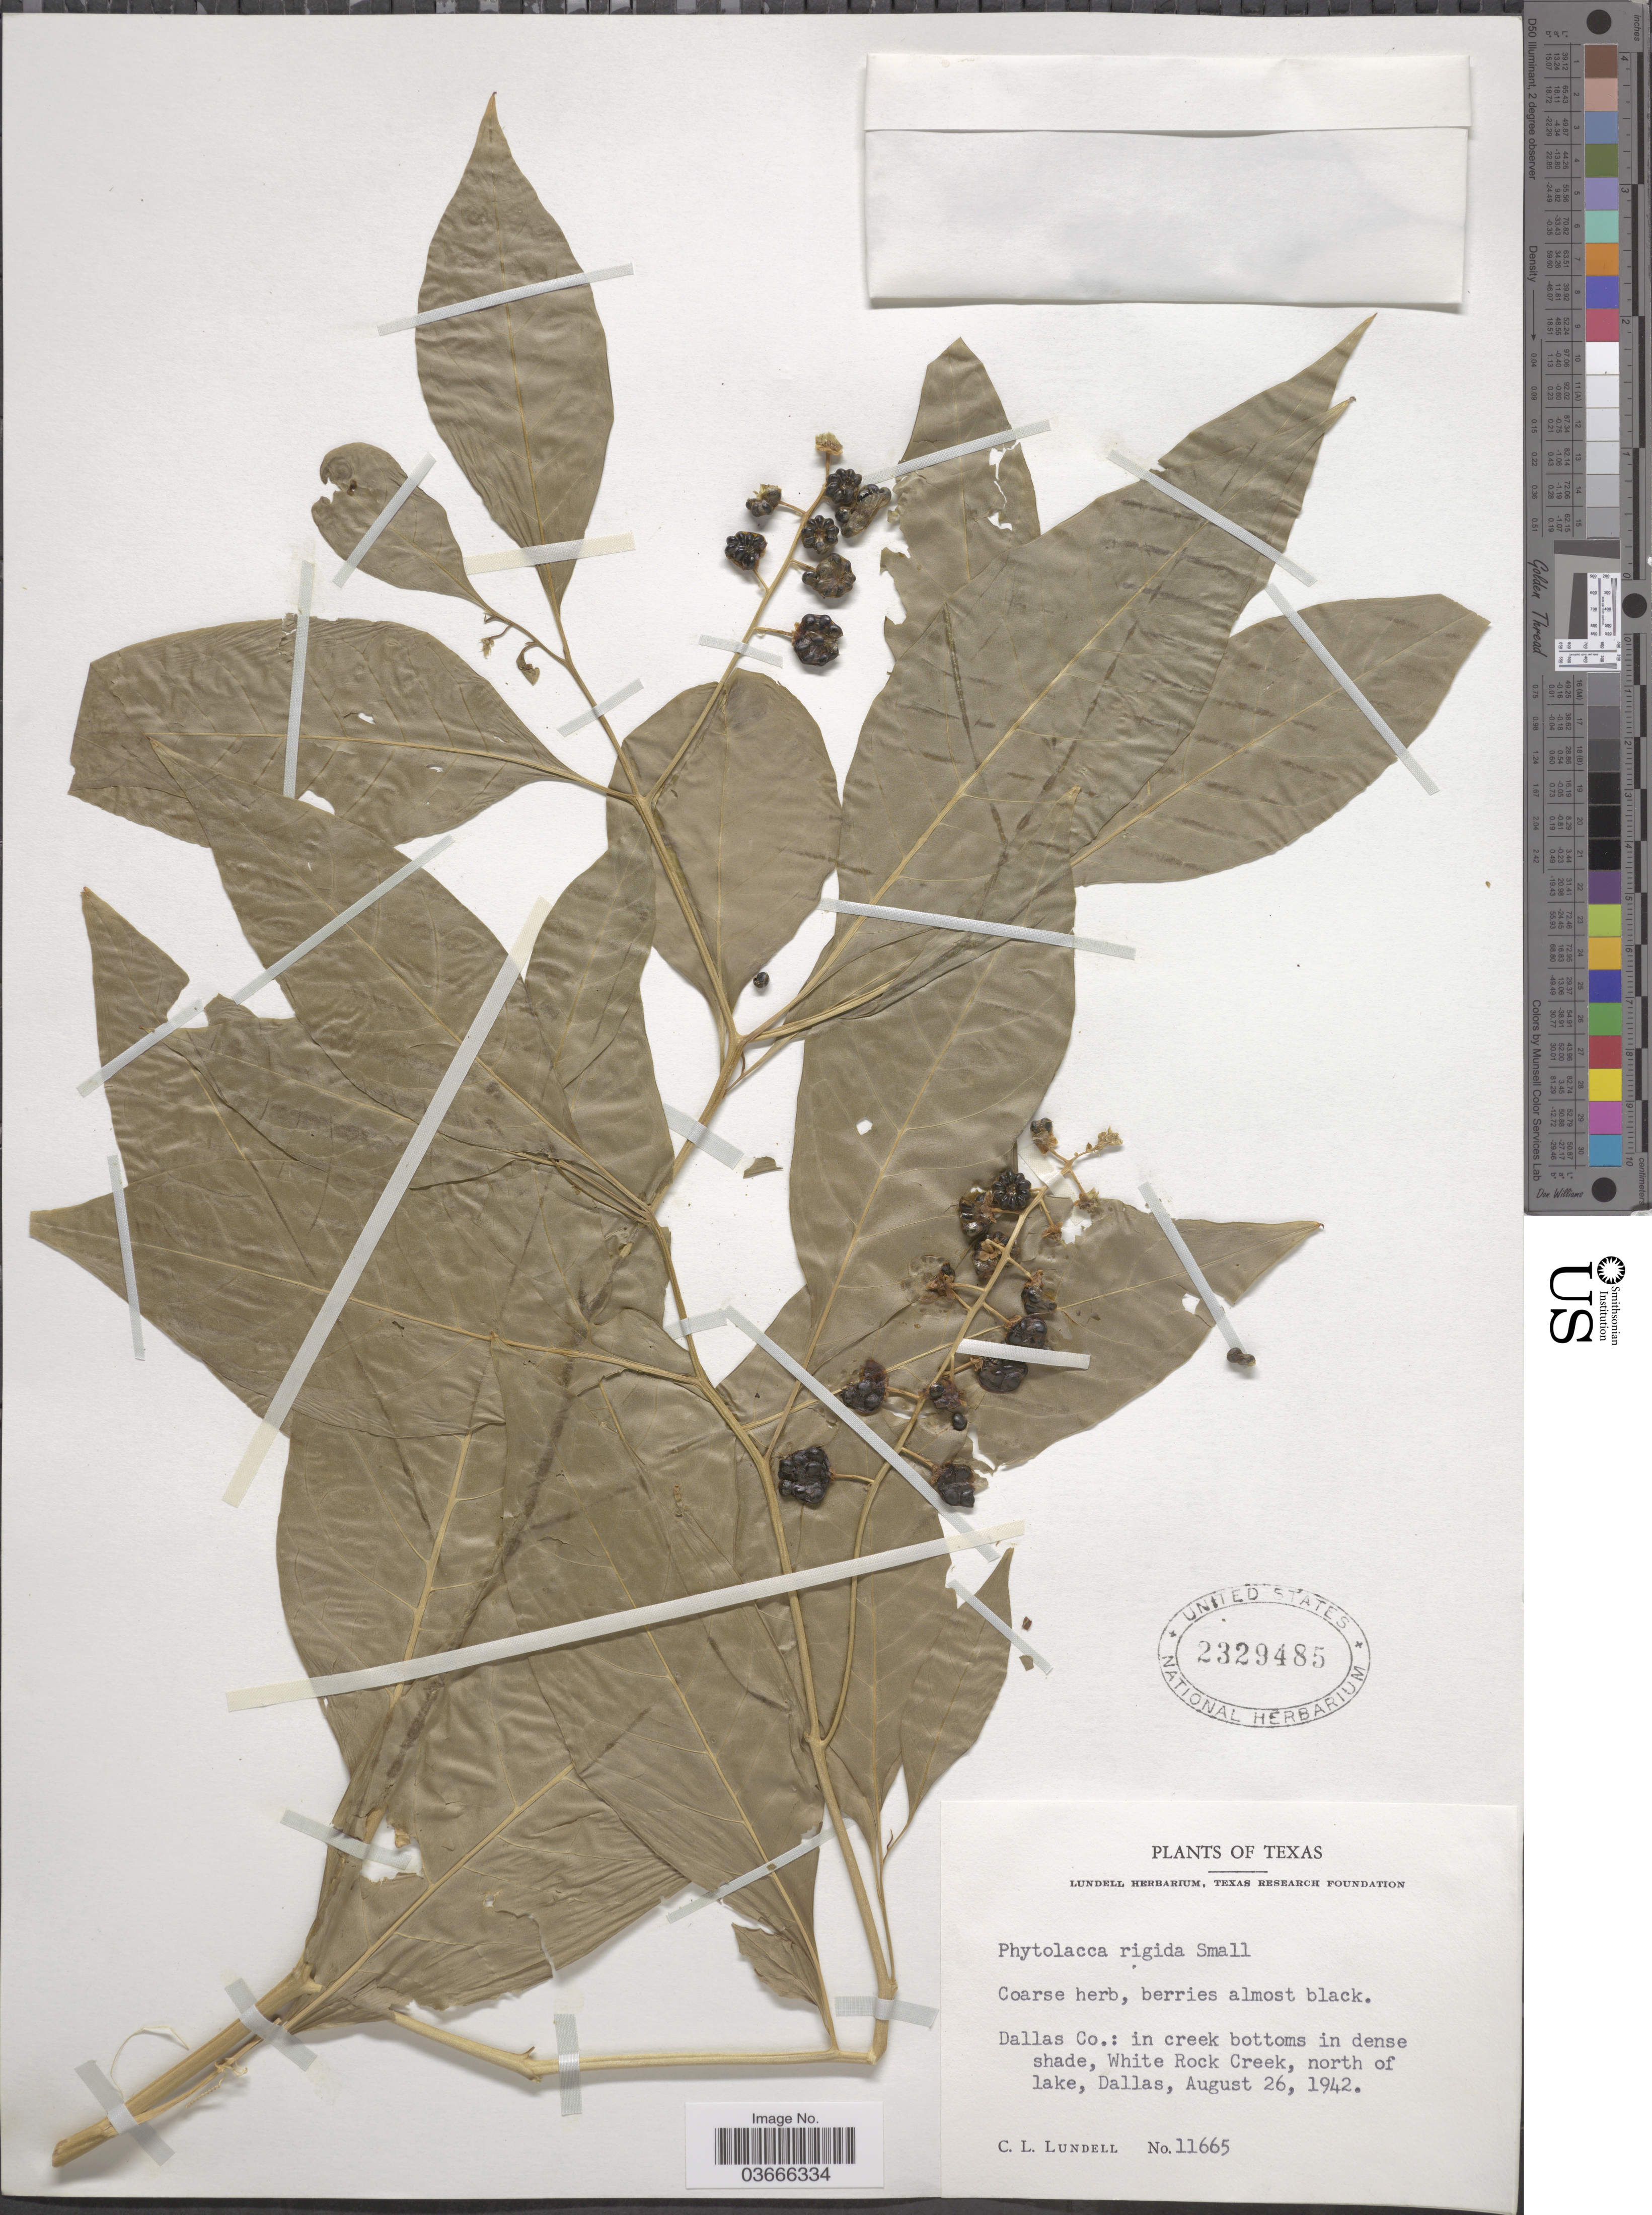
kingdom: Plantae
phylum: Tracheophyta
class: Magnoliopsida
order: Caryophyllales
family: Phytolaccaceae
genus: Phytolacca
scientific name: Phytolacca rigida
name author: Small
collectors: C. L. Lundell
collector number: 11665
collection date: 1942-08-26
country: United States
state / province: Texas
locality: Dallas Co.: in creek bottoms in dense shade, White Rock Creek, north of lake, Dallas.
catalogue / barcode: US 2329485